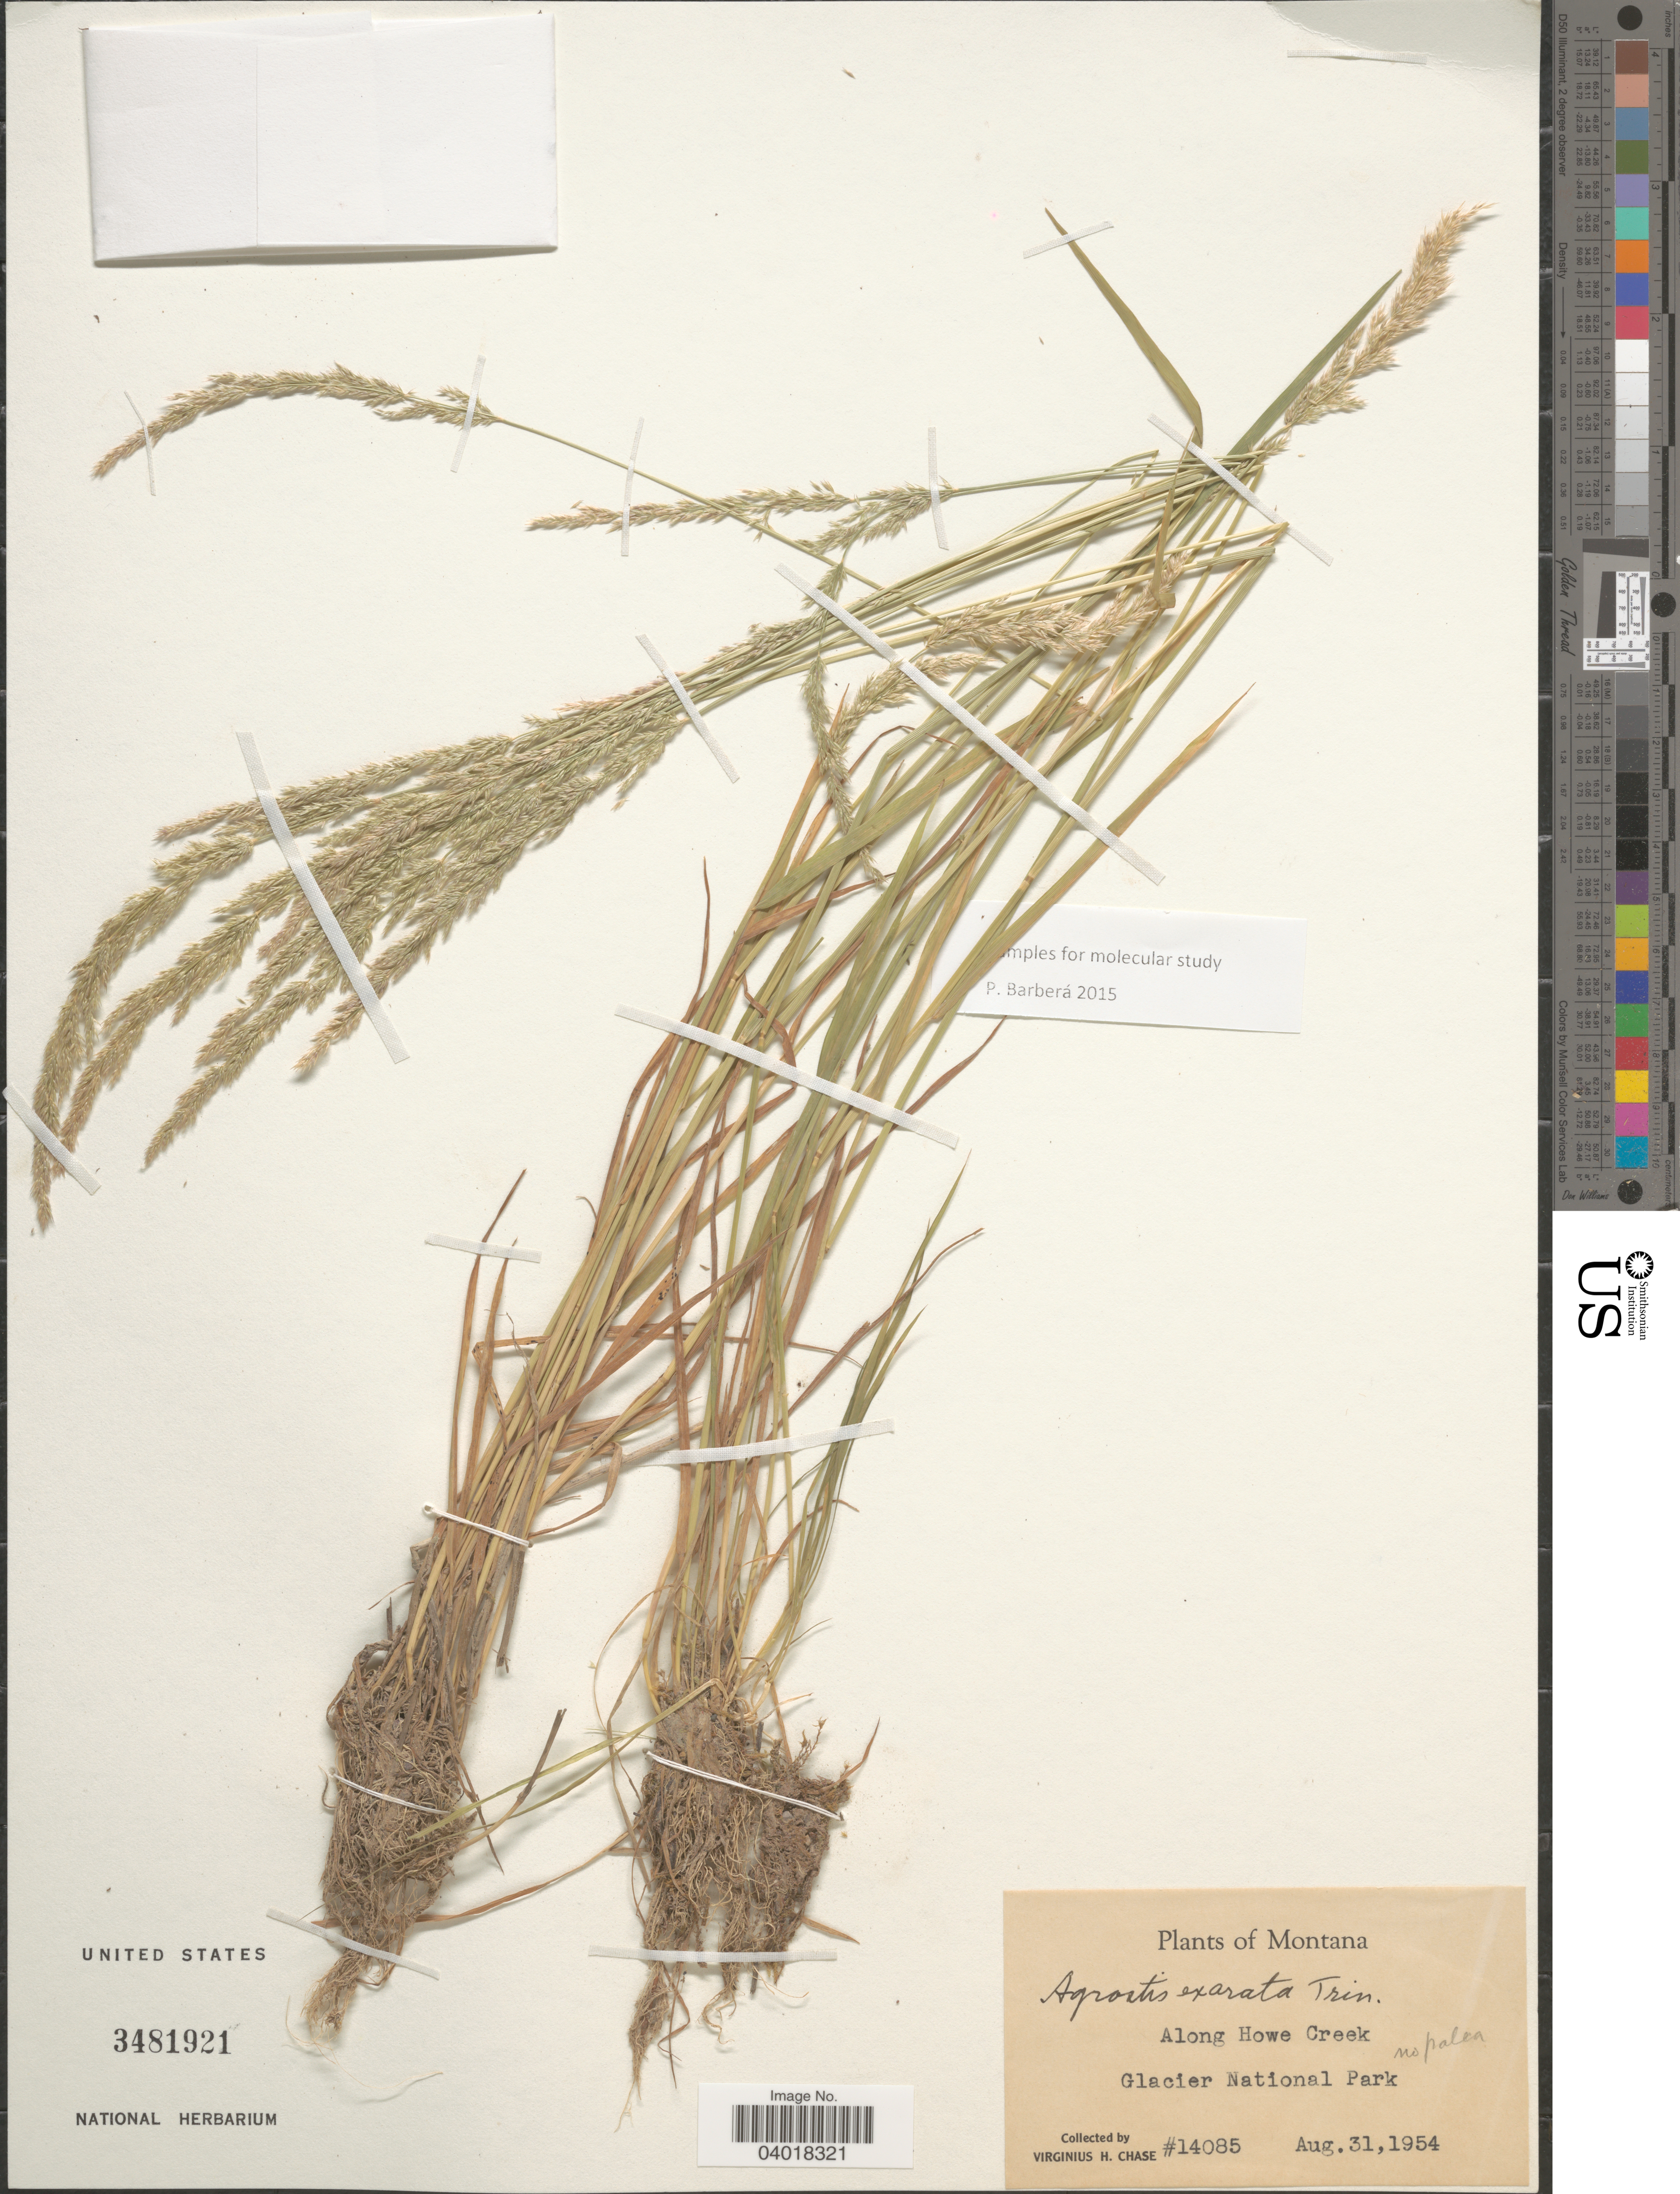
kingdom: Plantae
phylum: Tracheophyta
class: Liliopsida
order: Poales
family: Poaceae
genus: Agrostis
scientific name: Agrostis exarata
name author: Trin.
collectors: V. H. Chase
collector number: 14085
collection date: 1954-08-31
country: United States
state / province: Montana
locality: Along Howe Creek. Glacier National Park.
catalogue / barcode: US 3481921